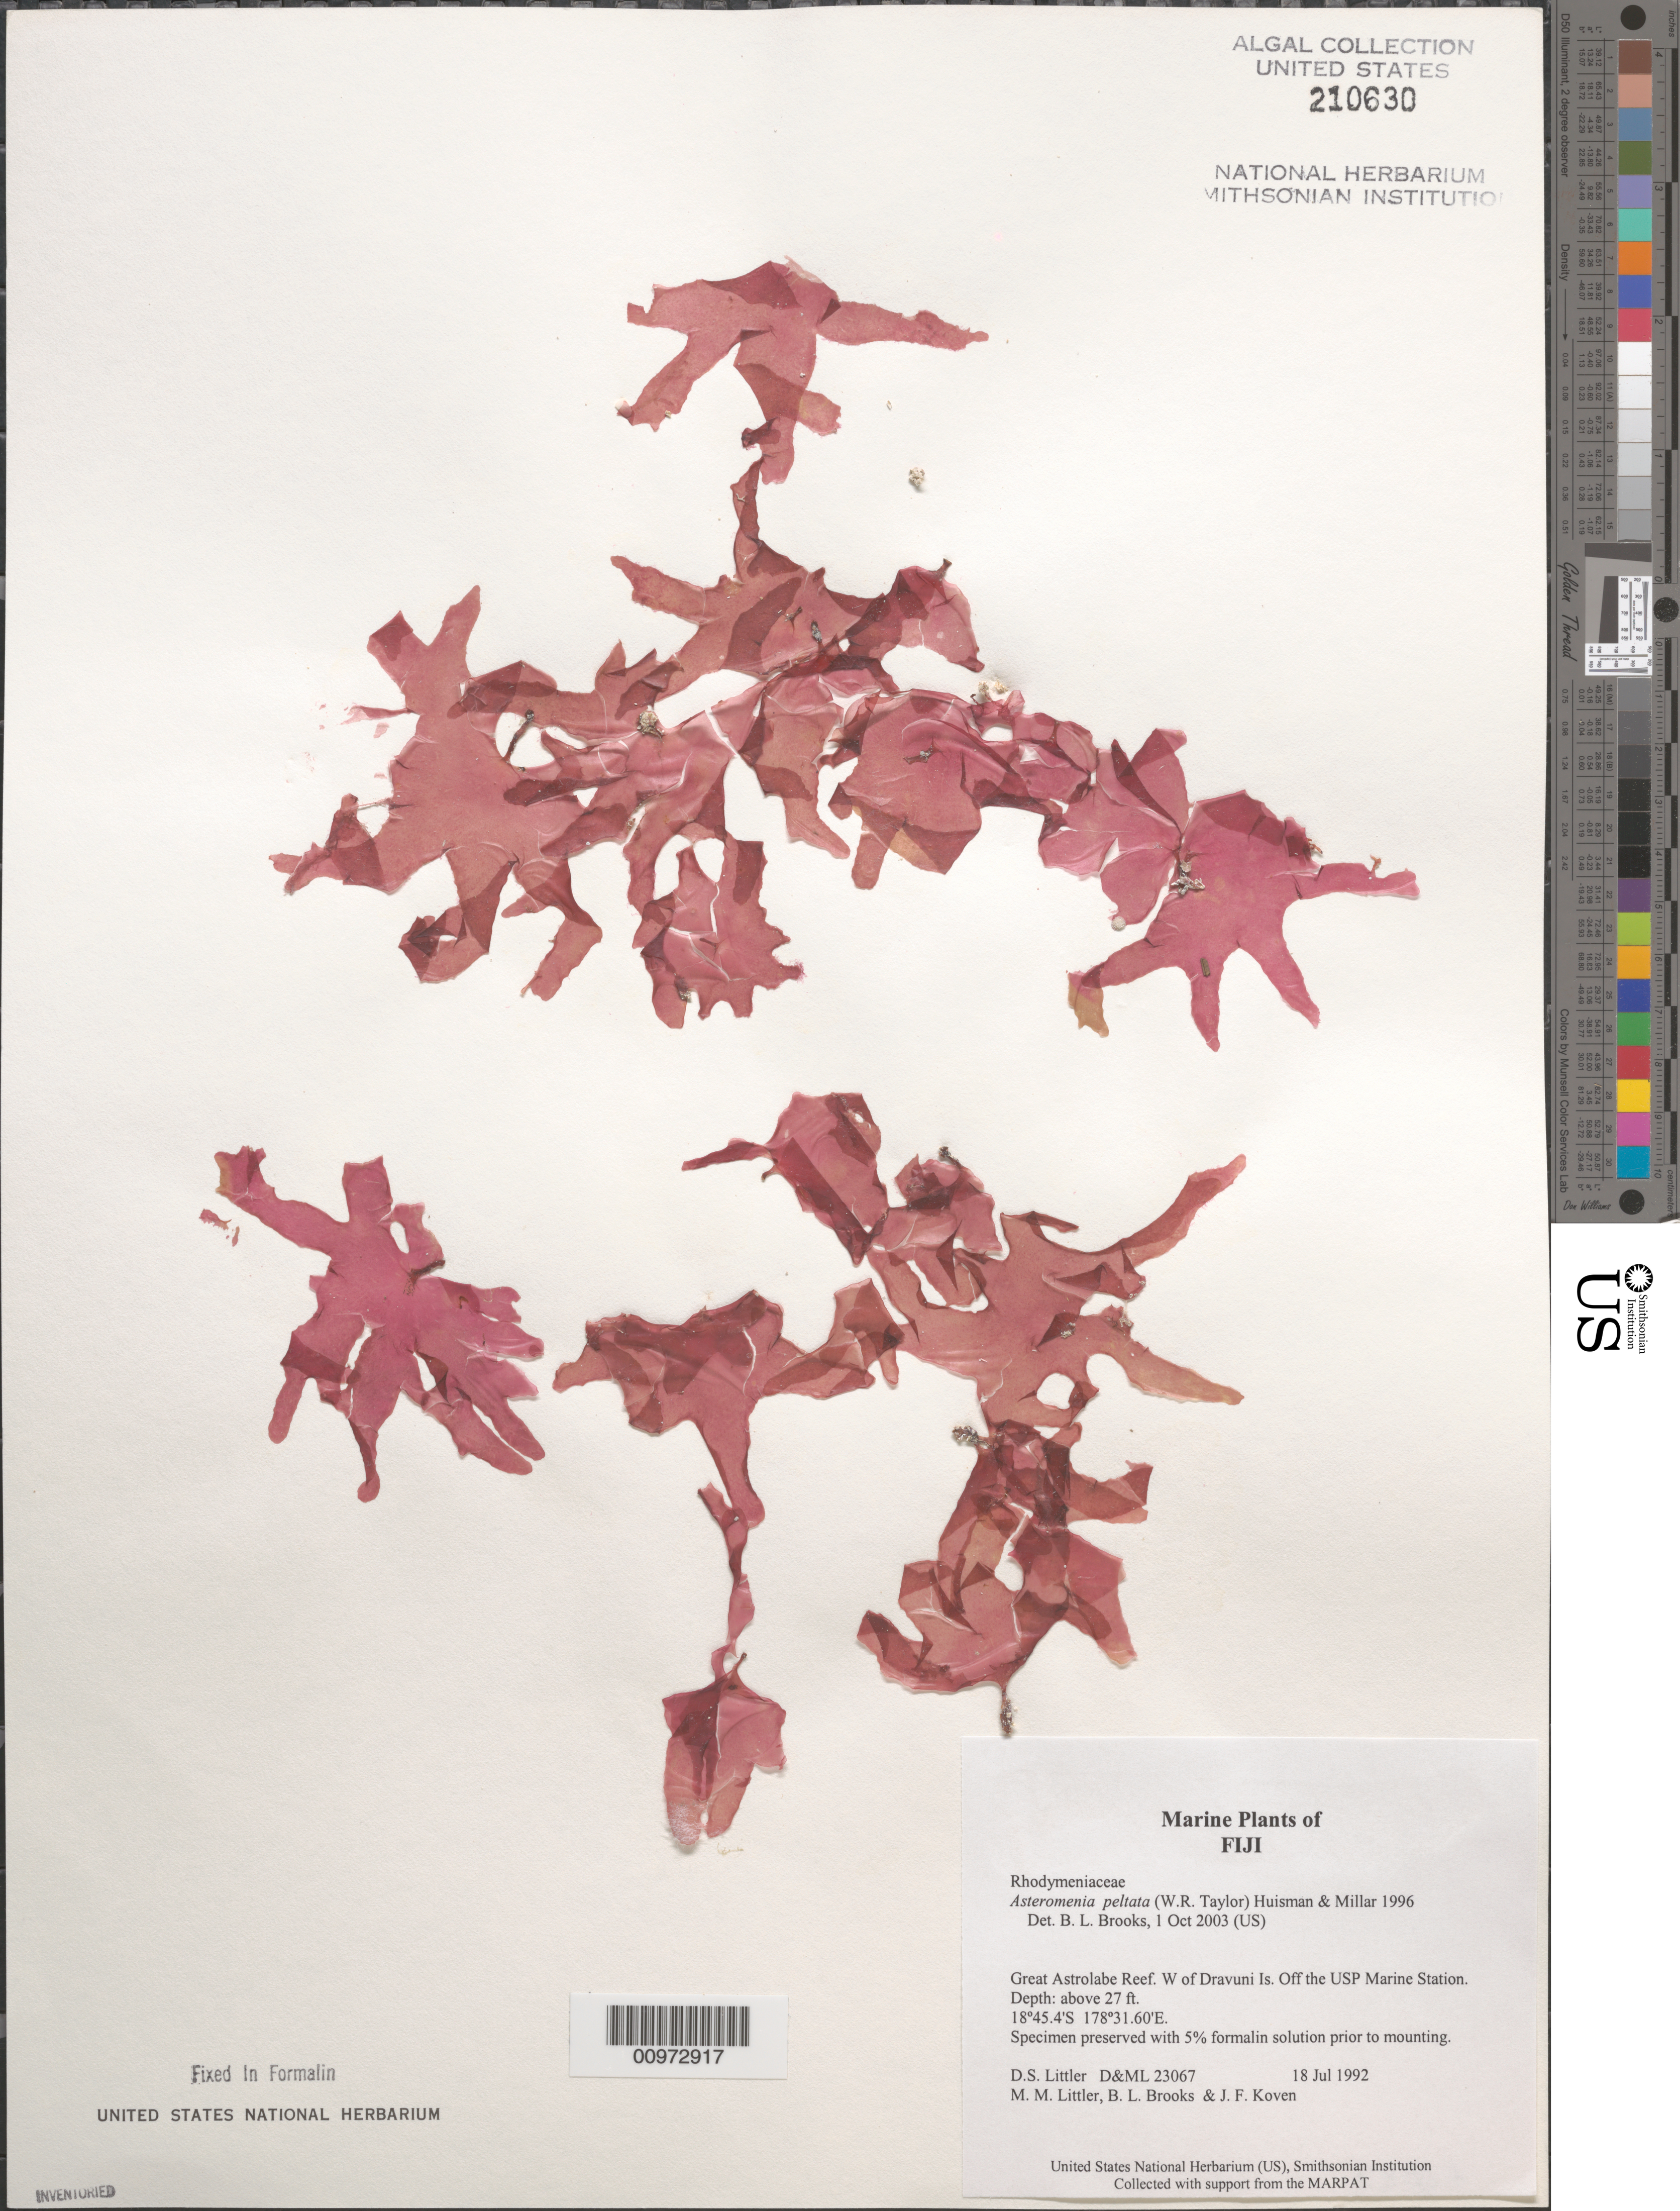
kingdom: Plantae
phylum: Rhodophyta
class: Florideophyceae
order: Rhodymeniales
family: Hymenocladiaceae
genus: Asteromenia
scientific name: Asteromenia peltata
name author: (W.R. Taylor) Huisman & A.J.K. Millar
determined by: Brooks, B. L., (BOT), Smithsonian Institution - National Museum of Natural History (UNITED STATES)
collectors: D. S. Littler, M. M. Littler, B. Brooks & J. Koven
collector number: D&ML 23067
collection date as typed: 18 Jul 1992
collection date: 1992-07-18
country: Fiji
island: Great Astrolabe Reef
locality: Great Astrolabe Reef, west of Dravuni Island, off USP Marine Station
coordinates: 18 45.4'S, 178 31.60'E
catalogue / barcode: US 210630